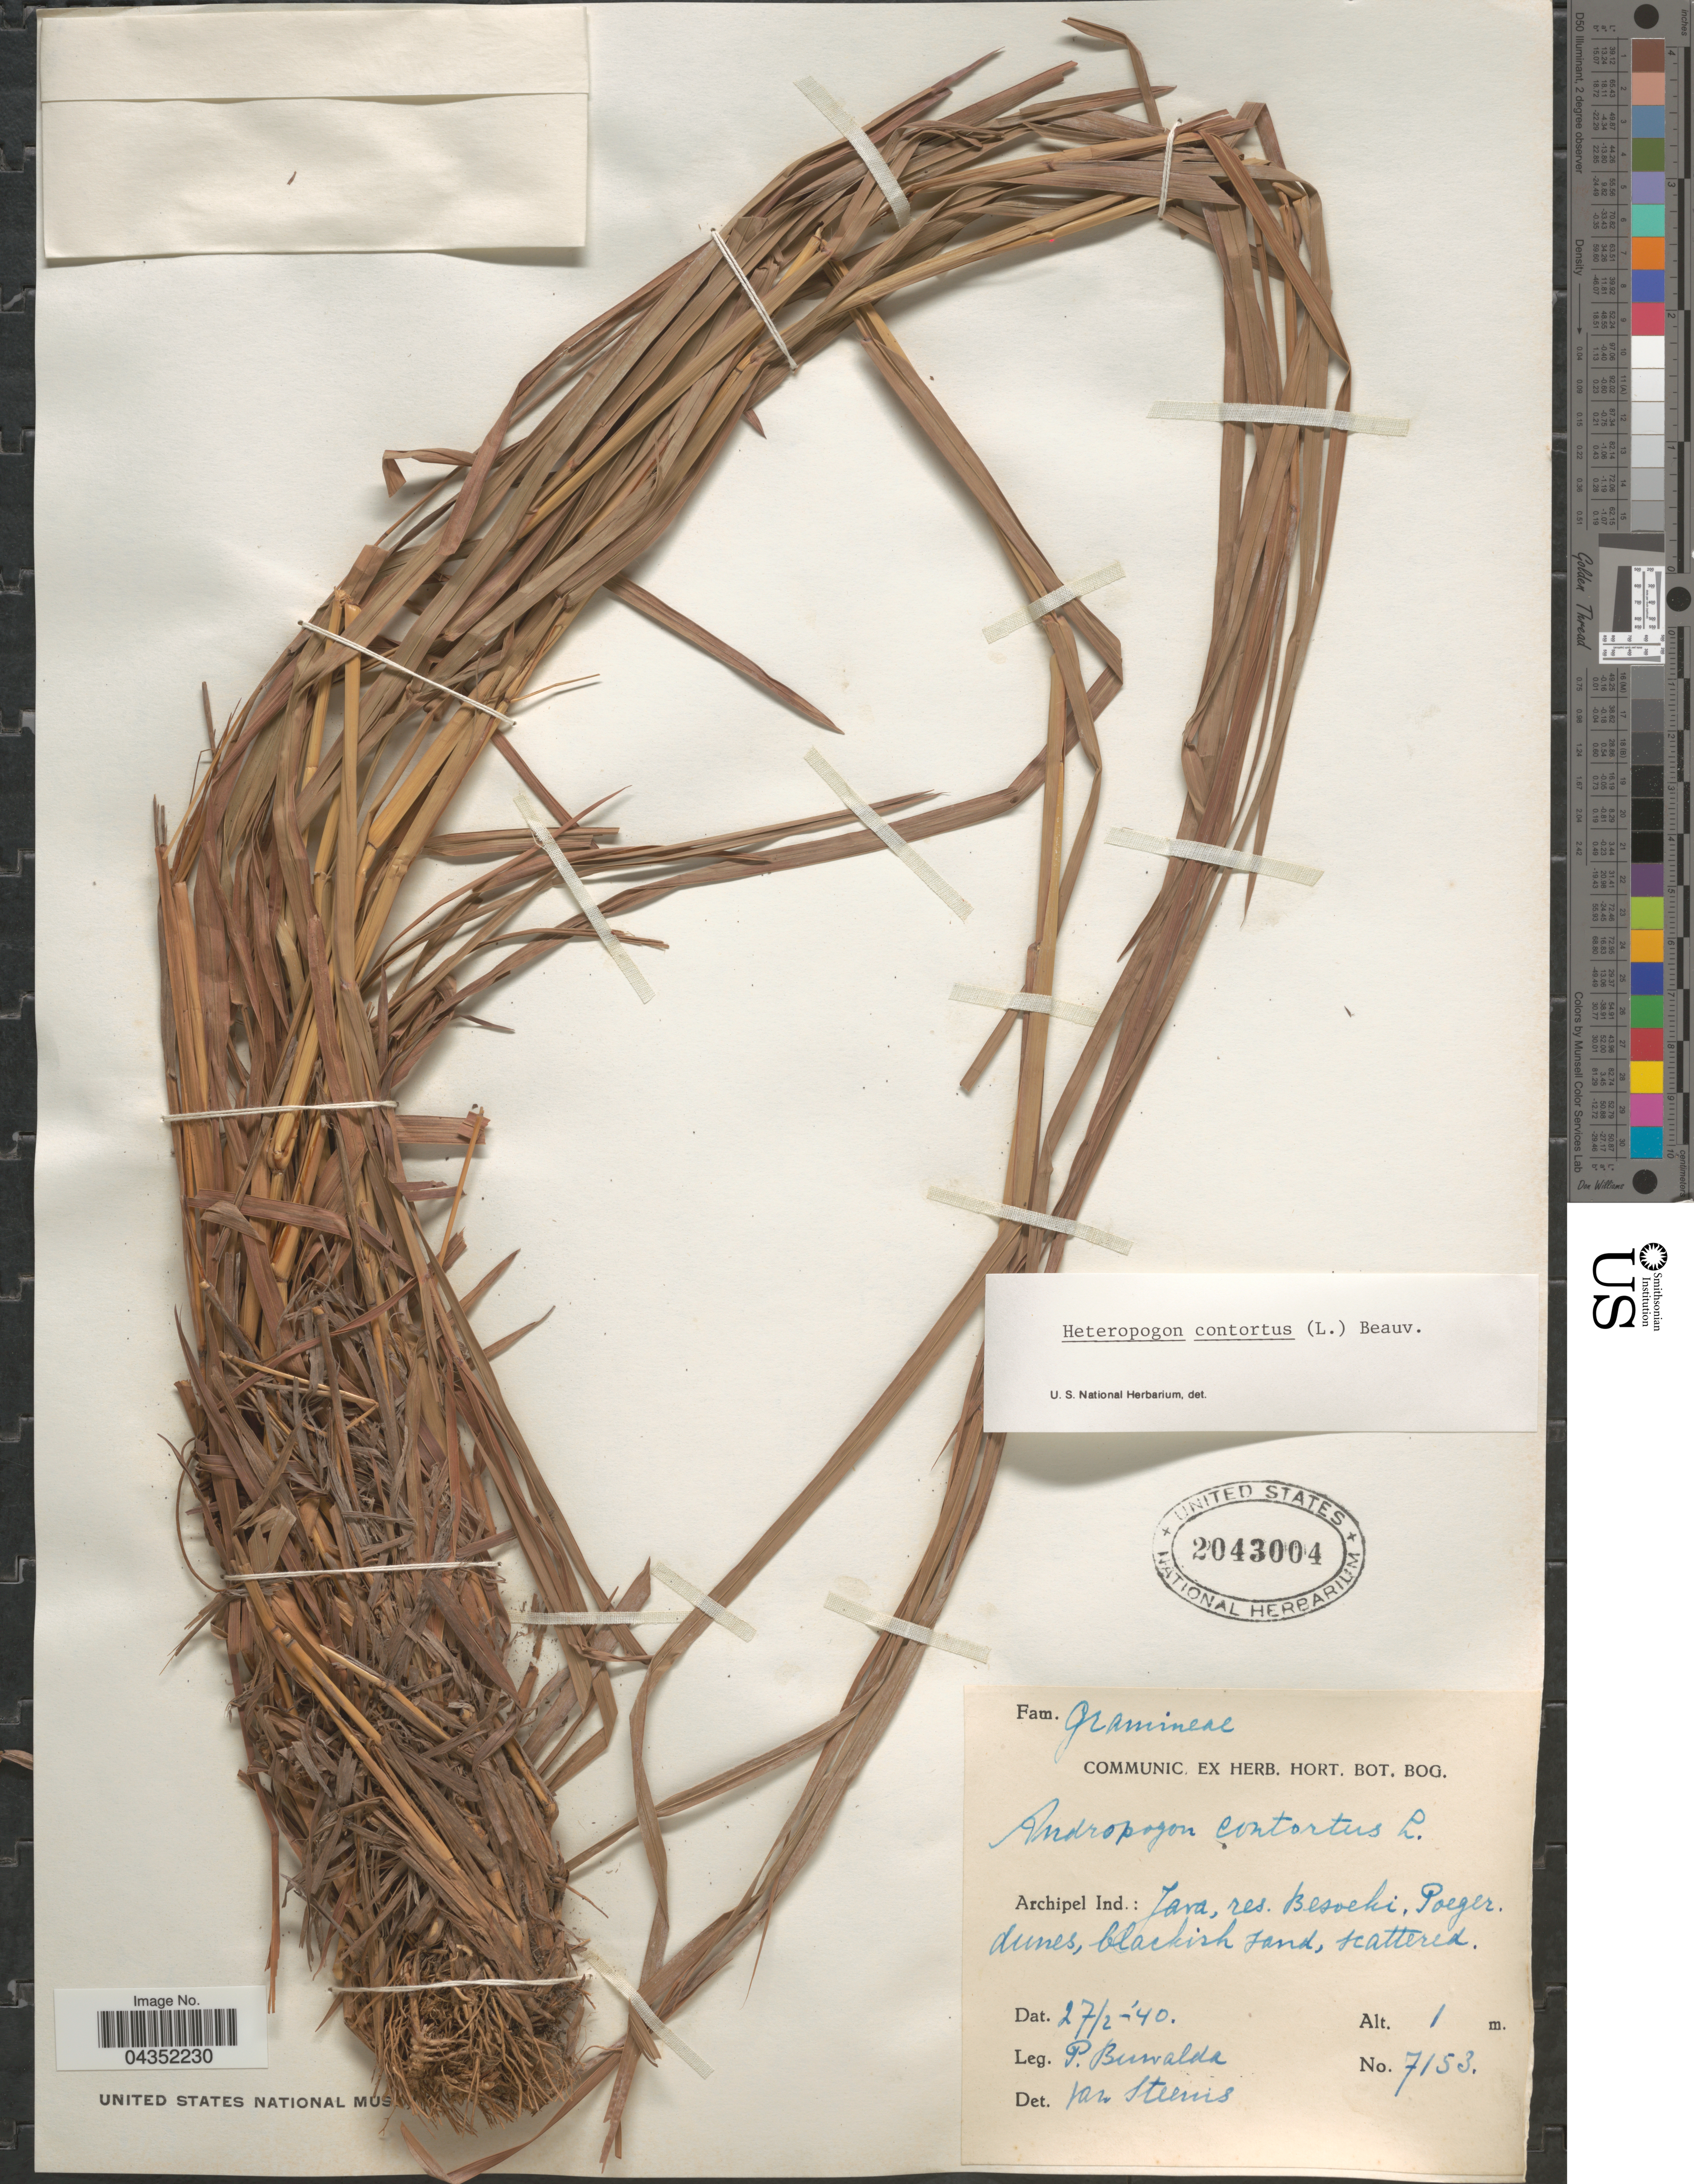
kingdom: Plantae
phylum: Tracheophyta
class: Liliopsida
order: Poales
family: Poaceae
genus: Heteropogon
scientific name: Heteropogon contortus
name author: (L.) P. Beauv. ex Roem. & Schult.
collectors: P. Buwalda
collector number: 7153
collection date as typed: Transcribed d/m/y: 27/2/40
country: Indonesia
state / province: Java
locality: Archipel Ind.: res. Besoeki, Poeger.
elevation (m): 1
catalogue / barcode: US 2043004